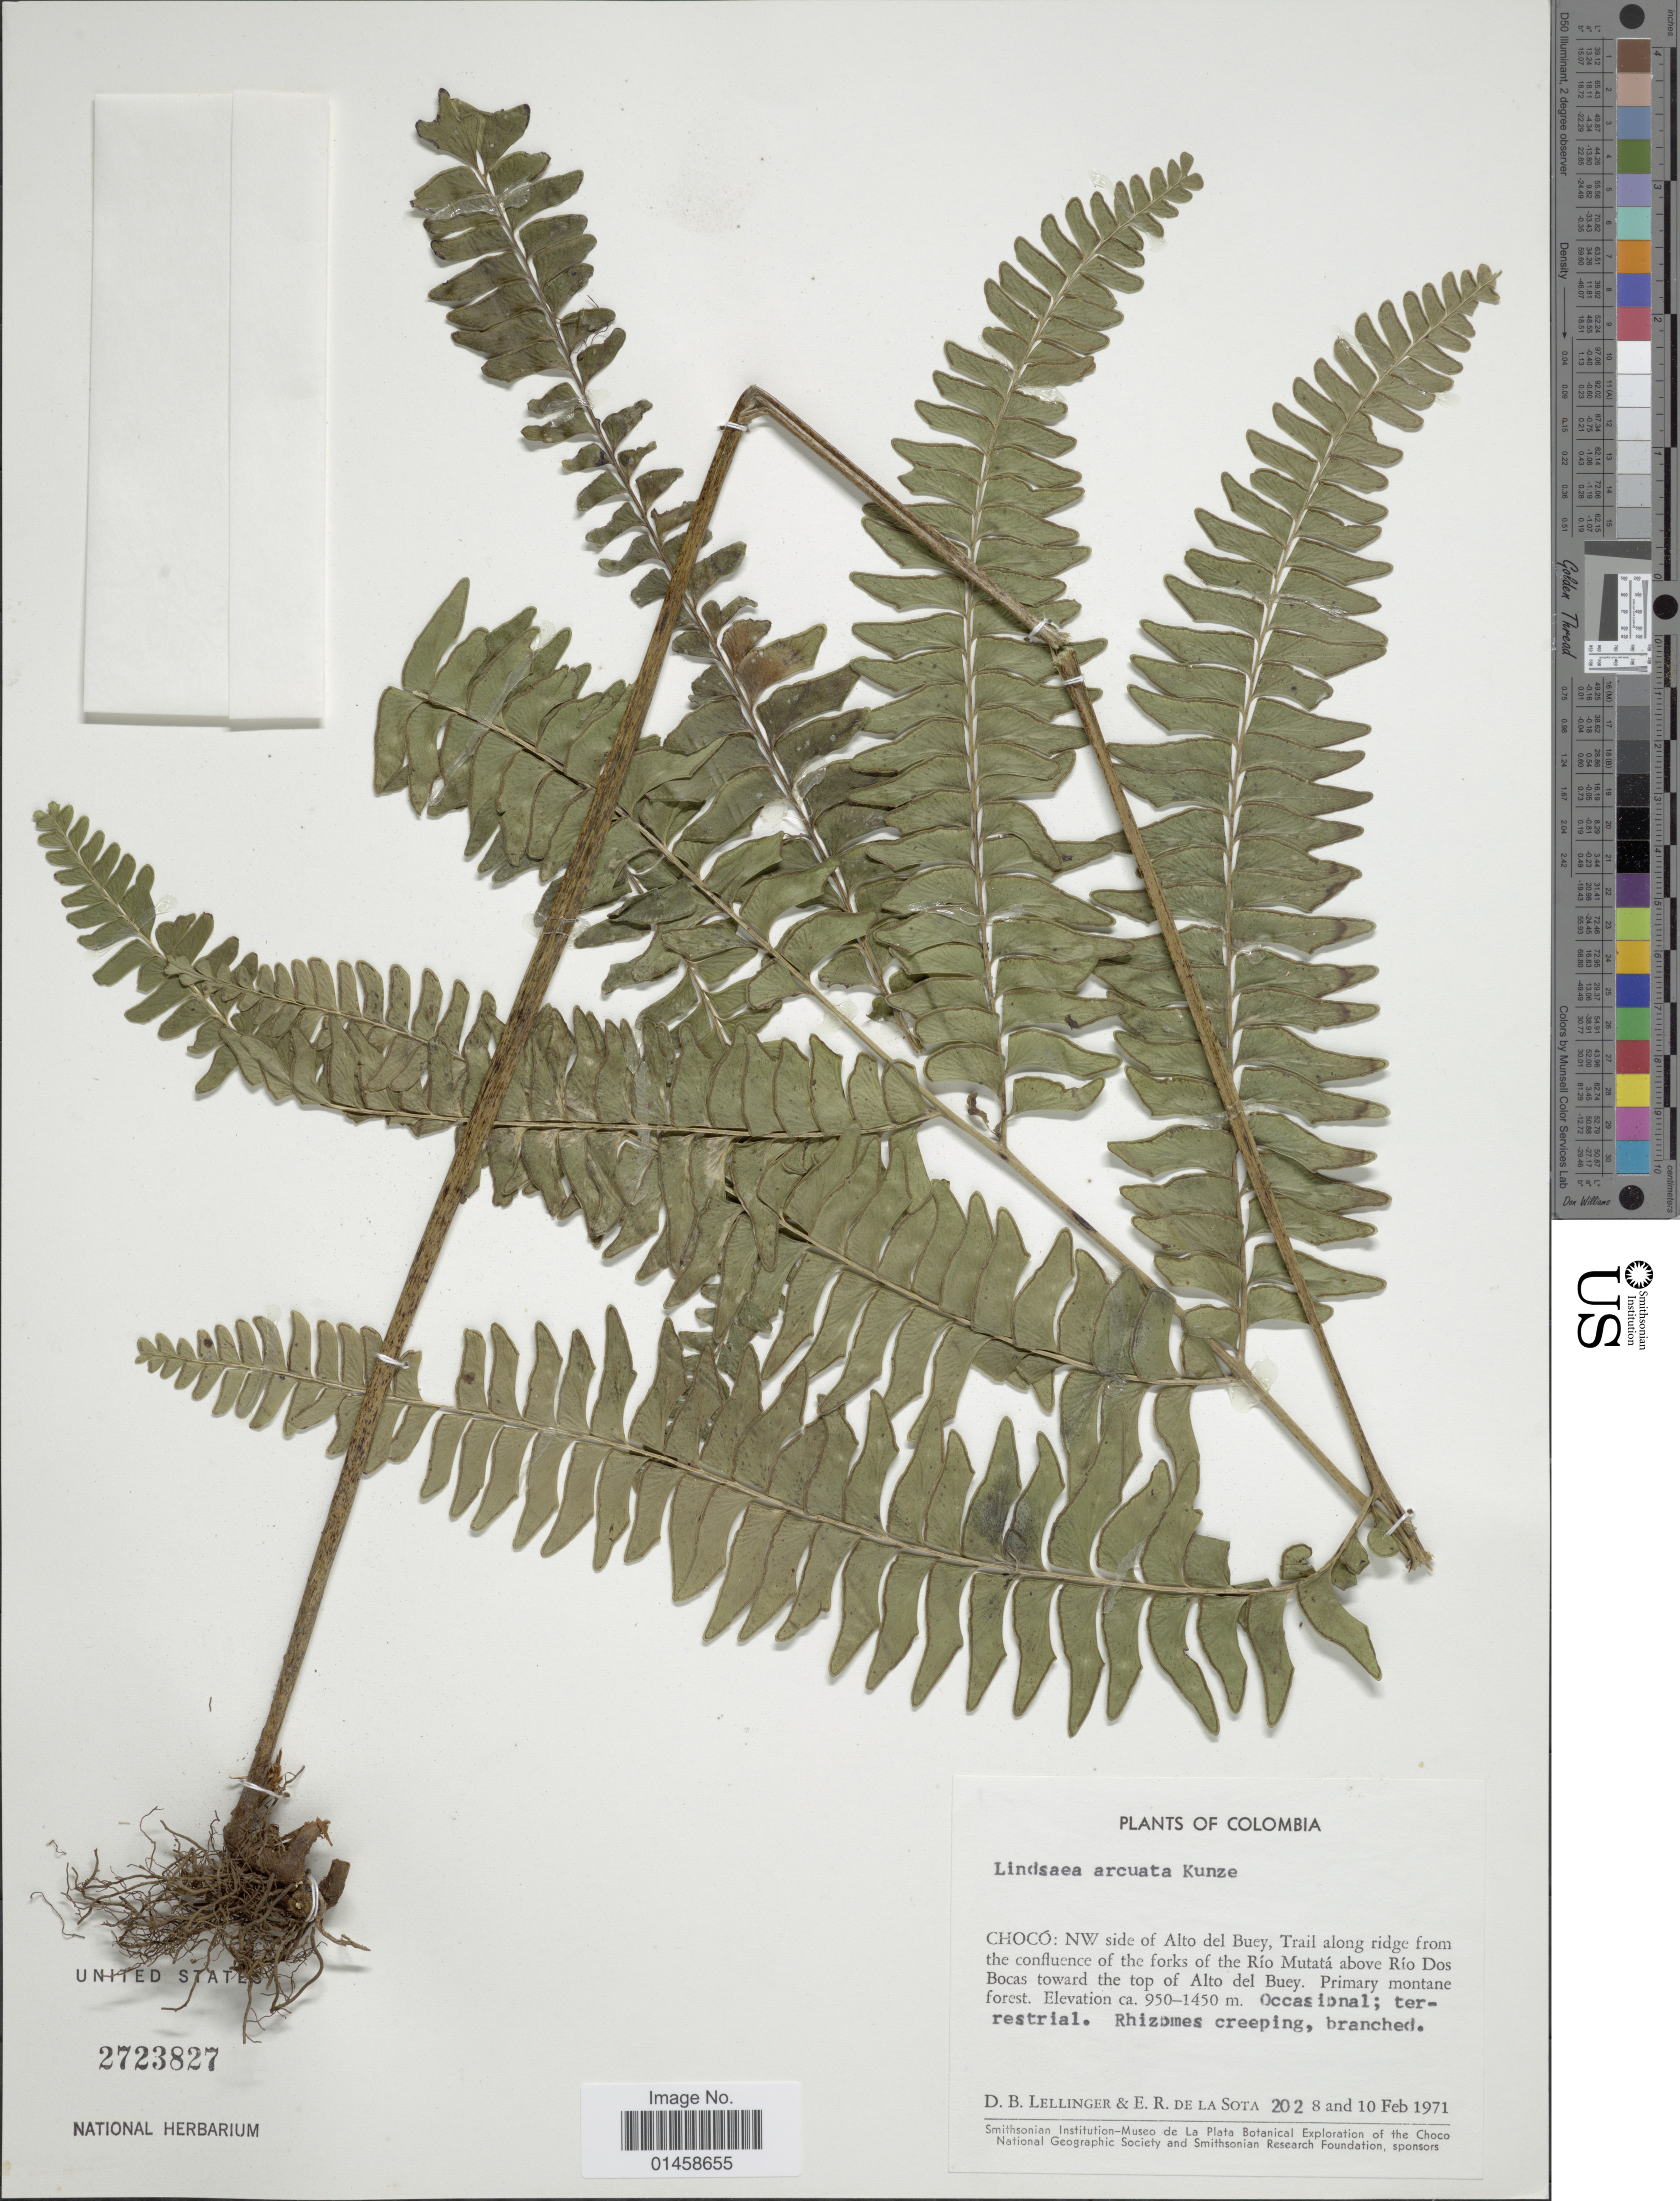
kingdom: Plantae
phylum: Tracheophyta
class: Polypodiopsida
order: Polypodiales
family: Lindsaeaceae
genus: Lindsaea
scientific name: Lindsaea arcuata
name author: Kunze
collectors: D. B. Lellinger & E. R. de la Sota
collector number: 202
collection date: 1971-02-08/1971-02-10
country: Colombia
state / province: Chocó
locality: NW side of Alto del Buey, Trail along ridge from the confluence of the forks of the Río Mutatá above Río Dos Bocas toward the top of Alto de Buey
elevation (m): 950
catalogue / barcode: US 2723827